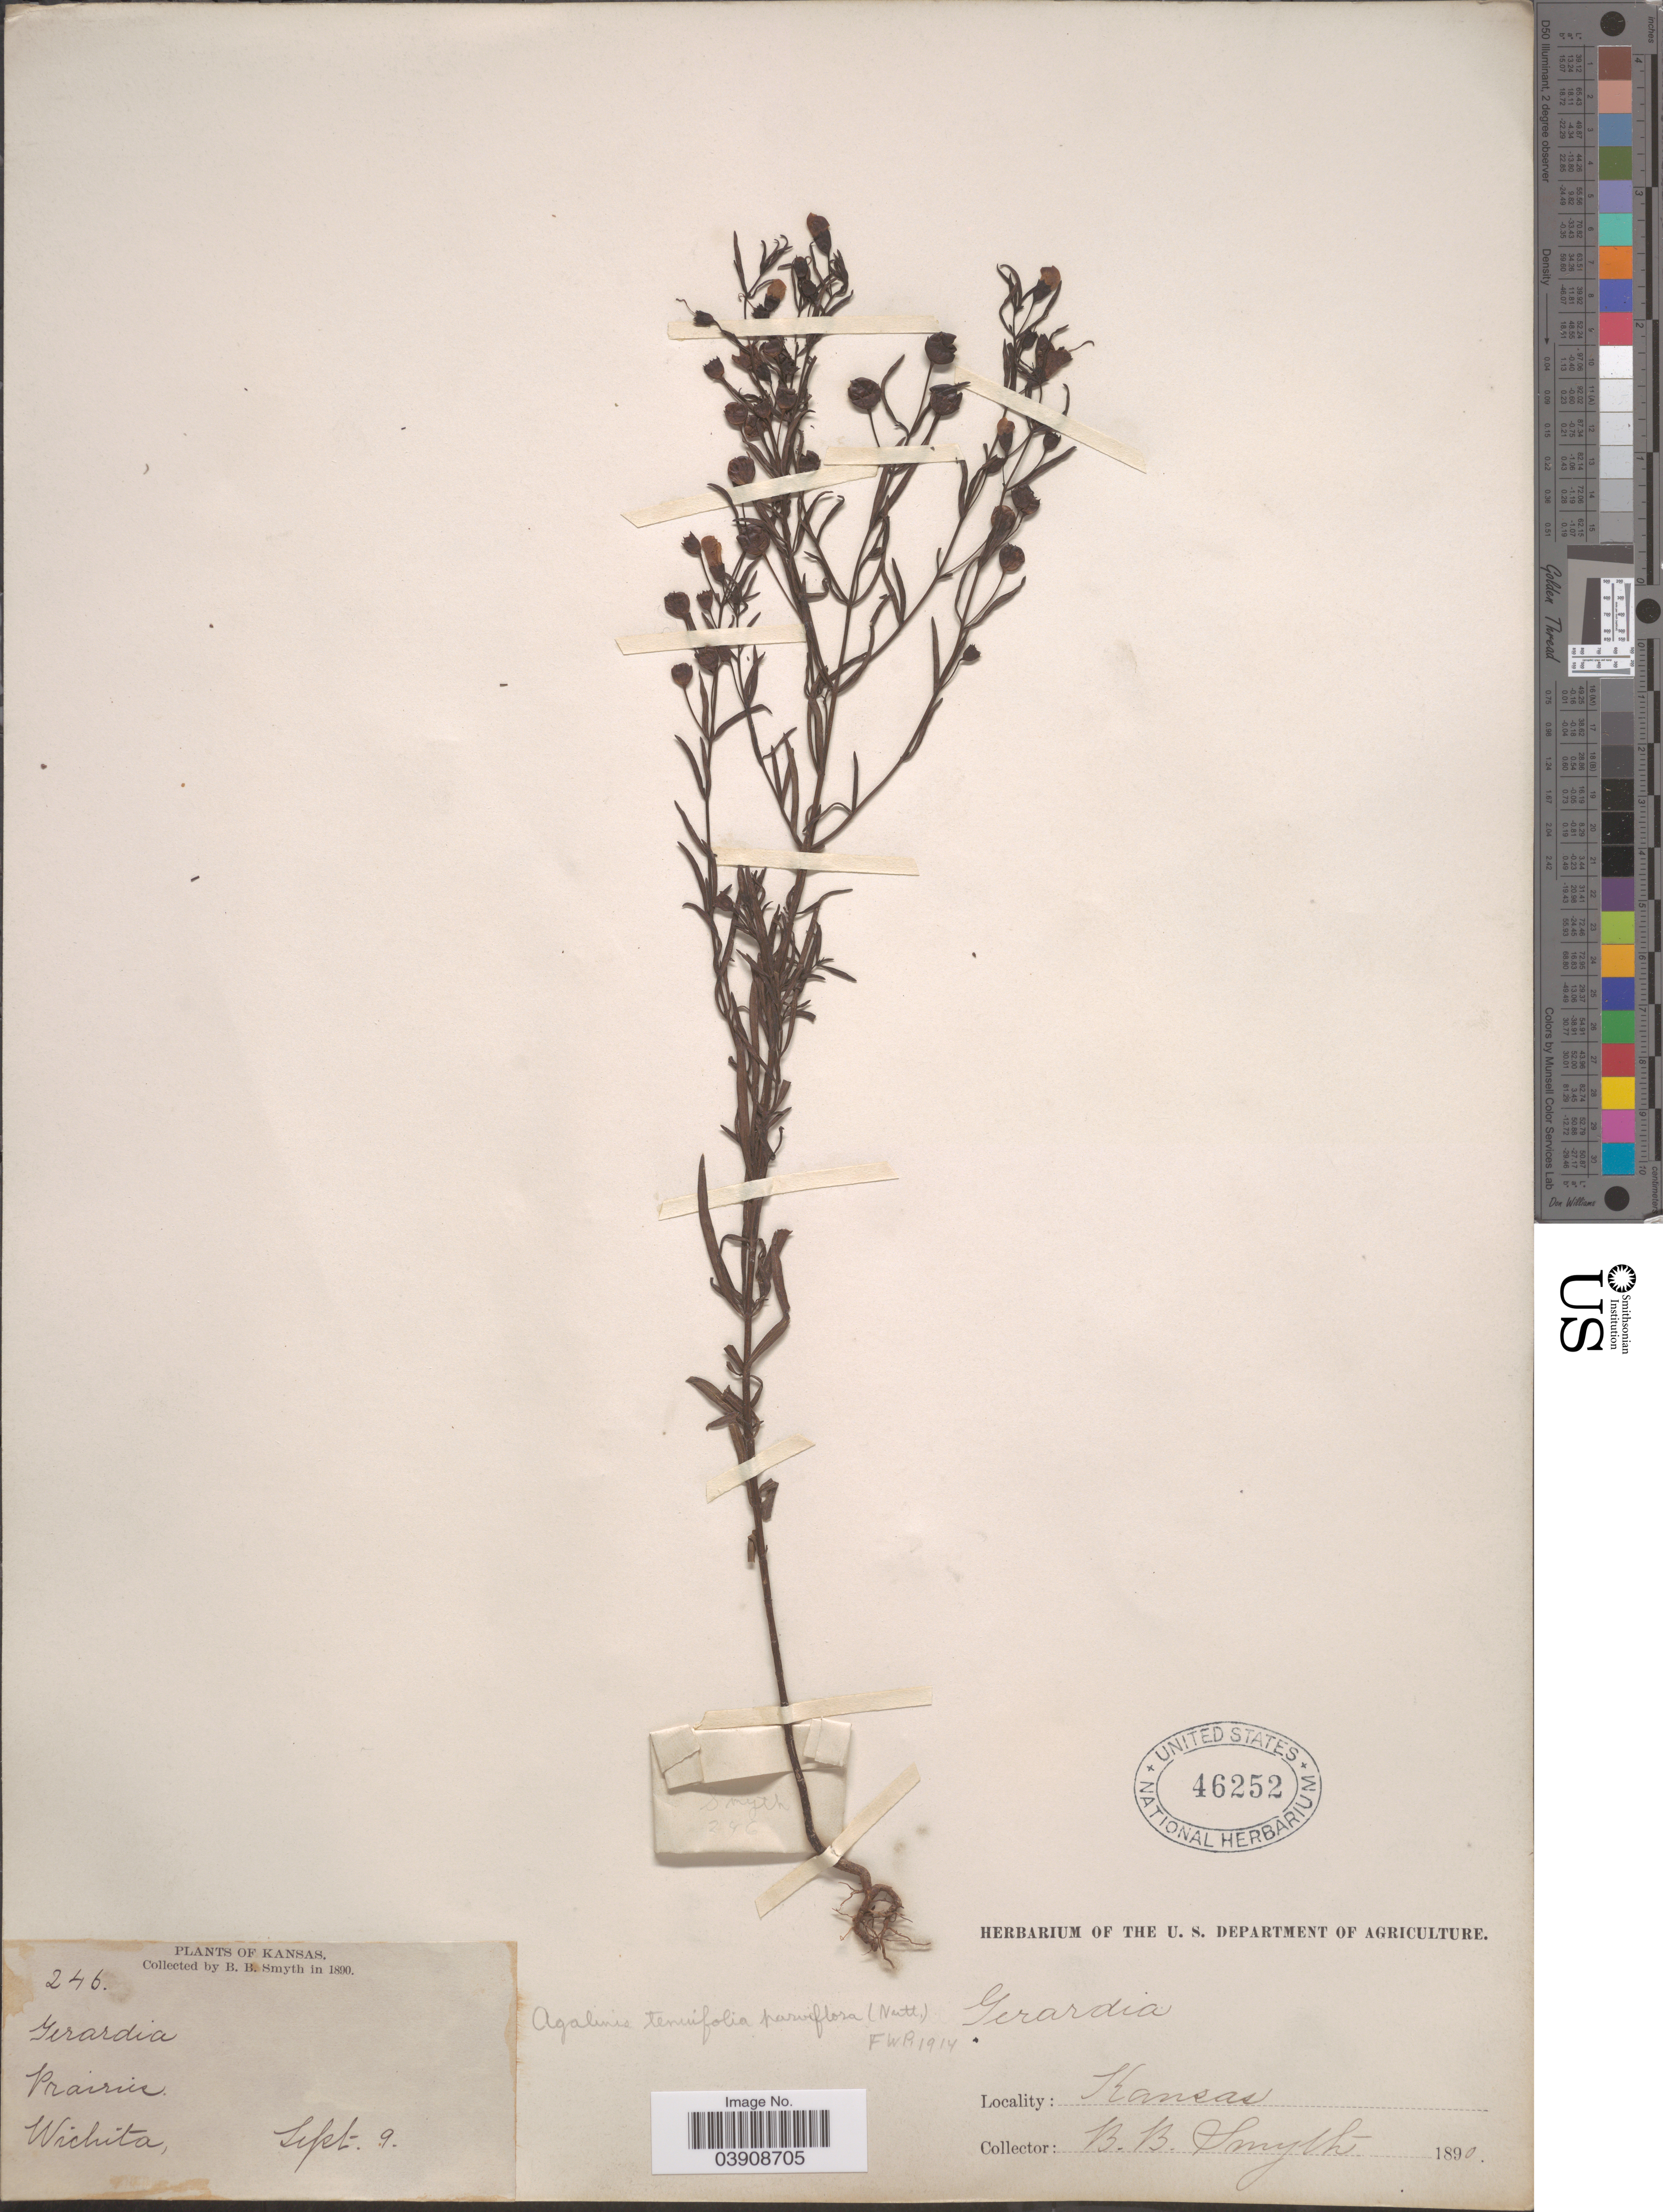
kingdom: Plantae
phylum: Tracheophyta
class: Magnoliopsida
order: Lamiales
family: Orobanchaceae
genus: Agalinis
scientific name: Agalinis tenuifolia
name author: (Vahl) Raf.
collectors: B. Smyth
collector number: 246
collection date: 1890-09-09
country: United States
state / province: Kansas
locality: Wichita.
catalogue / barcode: US 46252